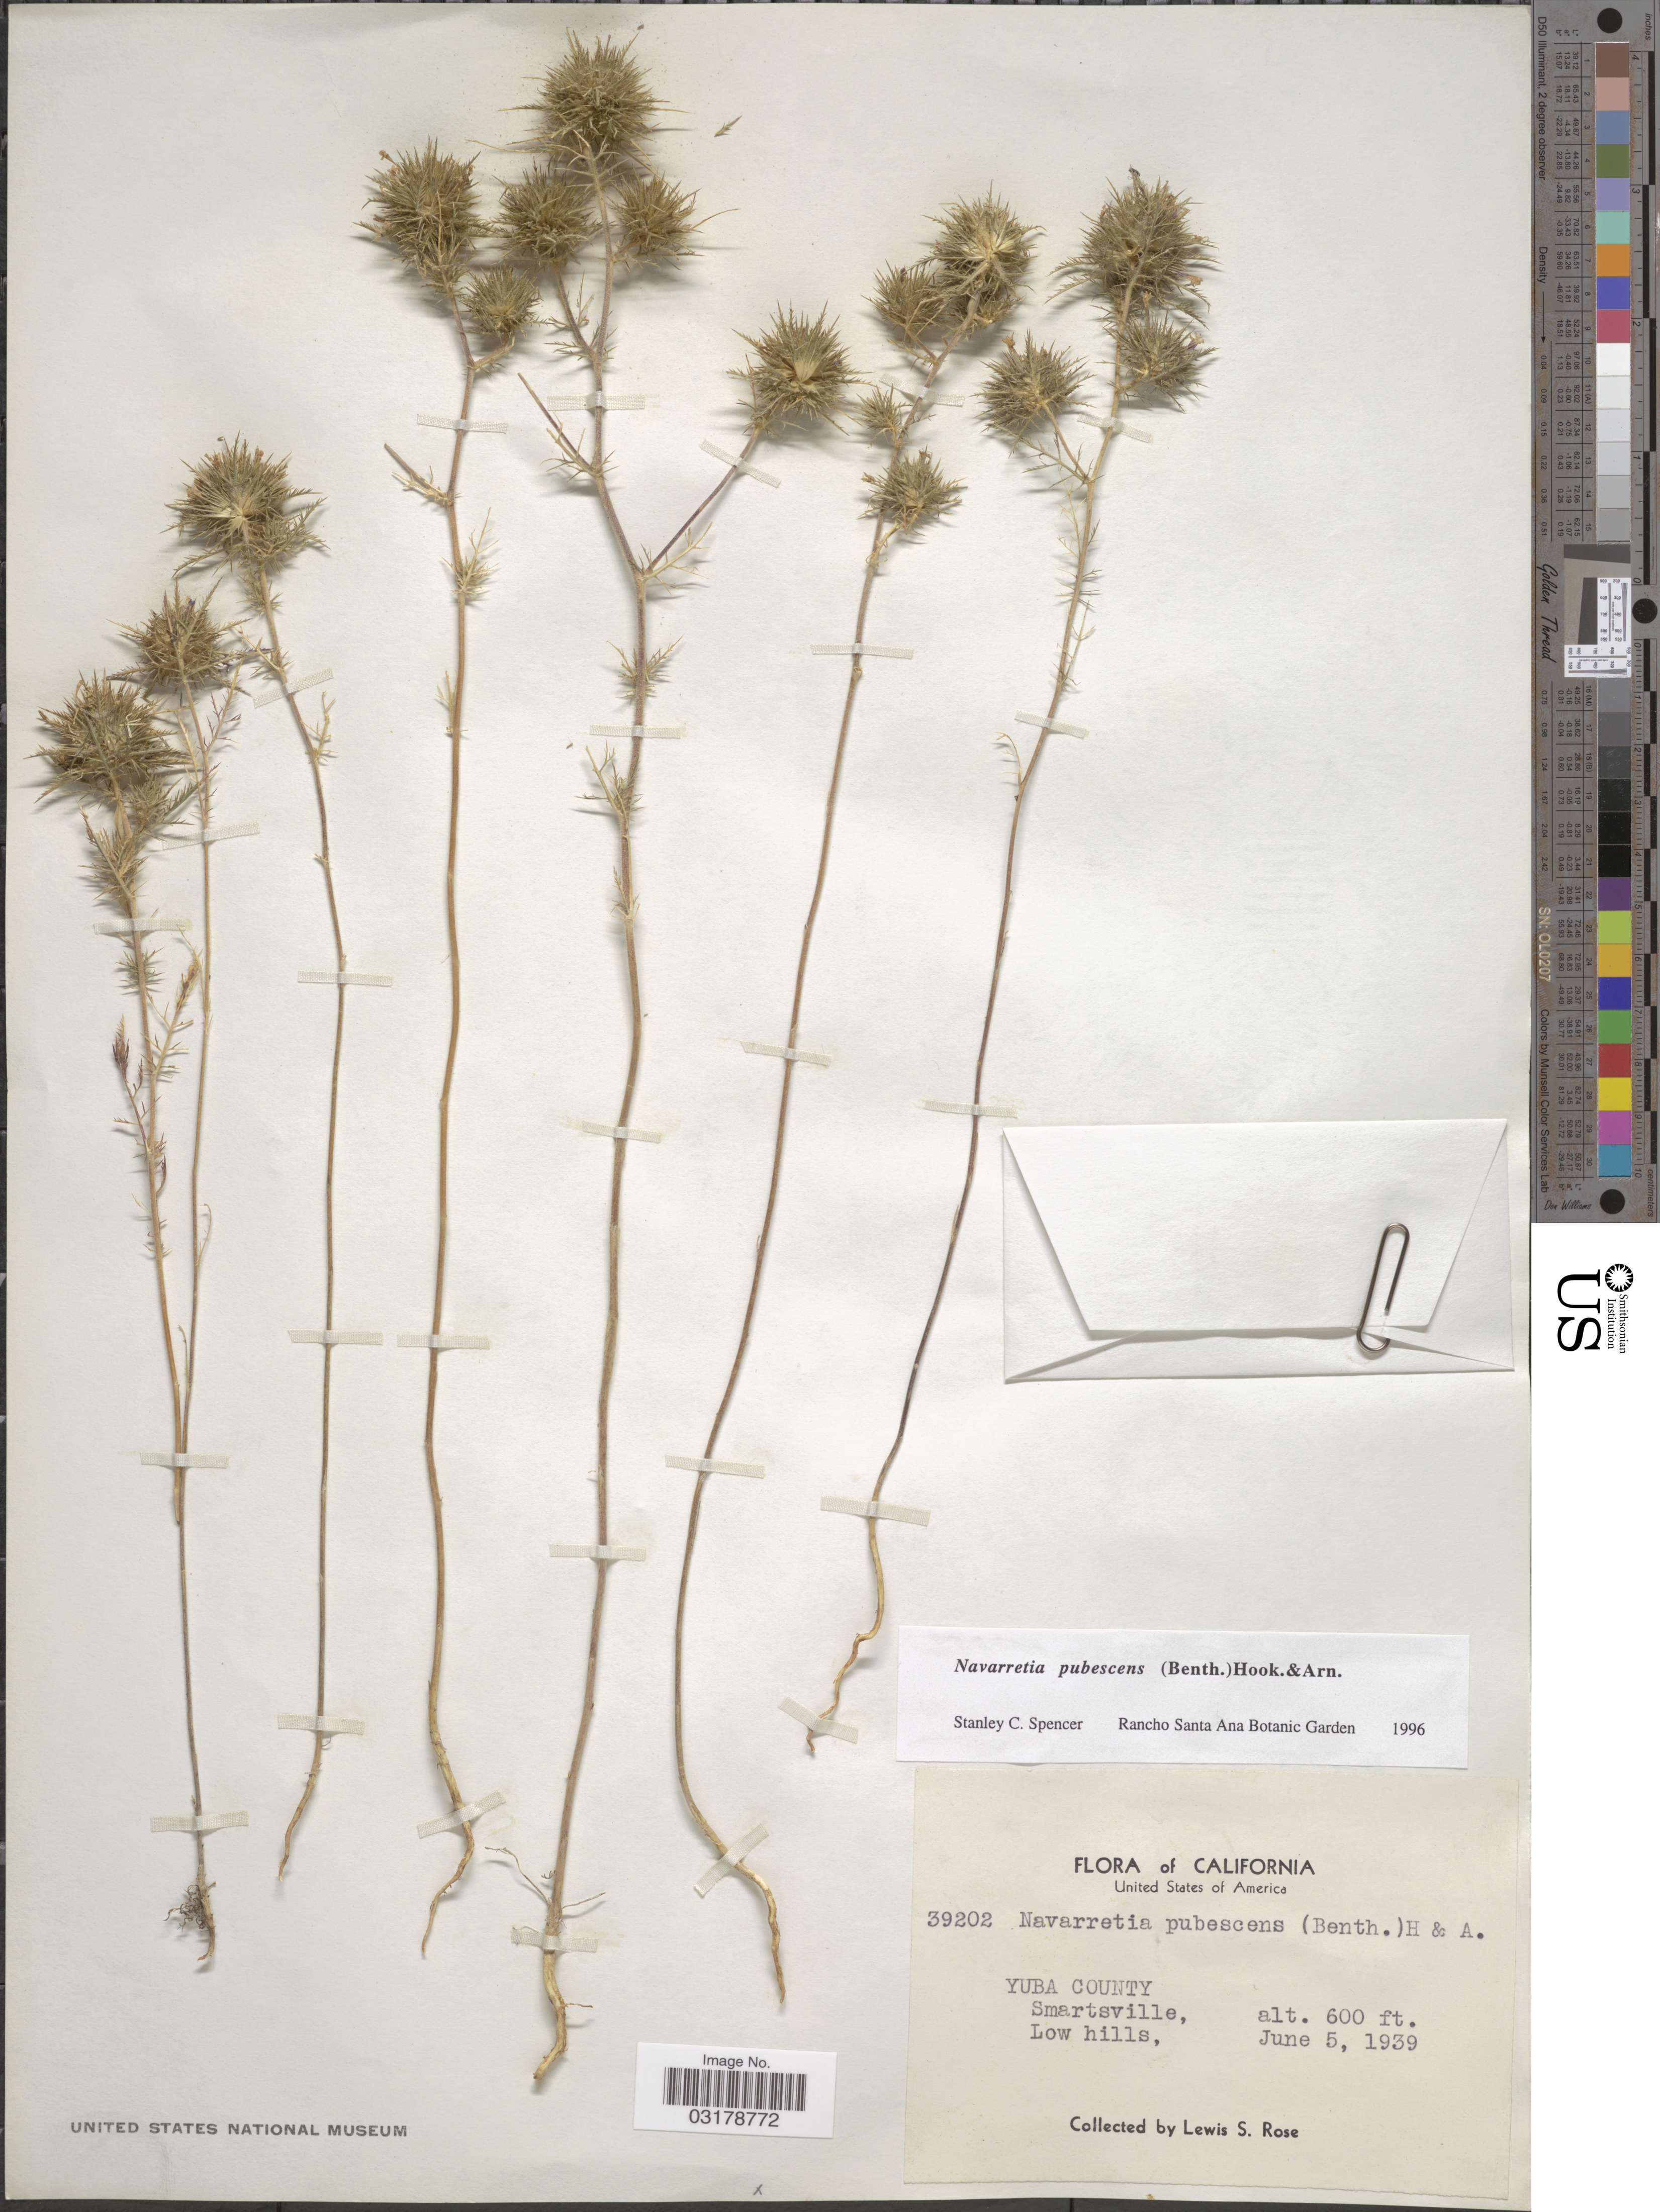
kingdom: Plantae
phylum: Tracheophyta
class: Magnoliopsida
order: Ericales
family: Polemoniaceae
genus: Navarretia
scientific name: Navarretia pubescens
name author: (Benth.) Hook. & Arn.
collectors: L. S. Rose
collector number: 39202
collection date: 1939-06-05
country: United States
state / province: California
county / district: Yuba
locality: Yuba County. Smartsville.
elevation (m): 183